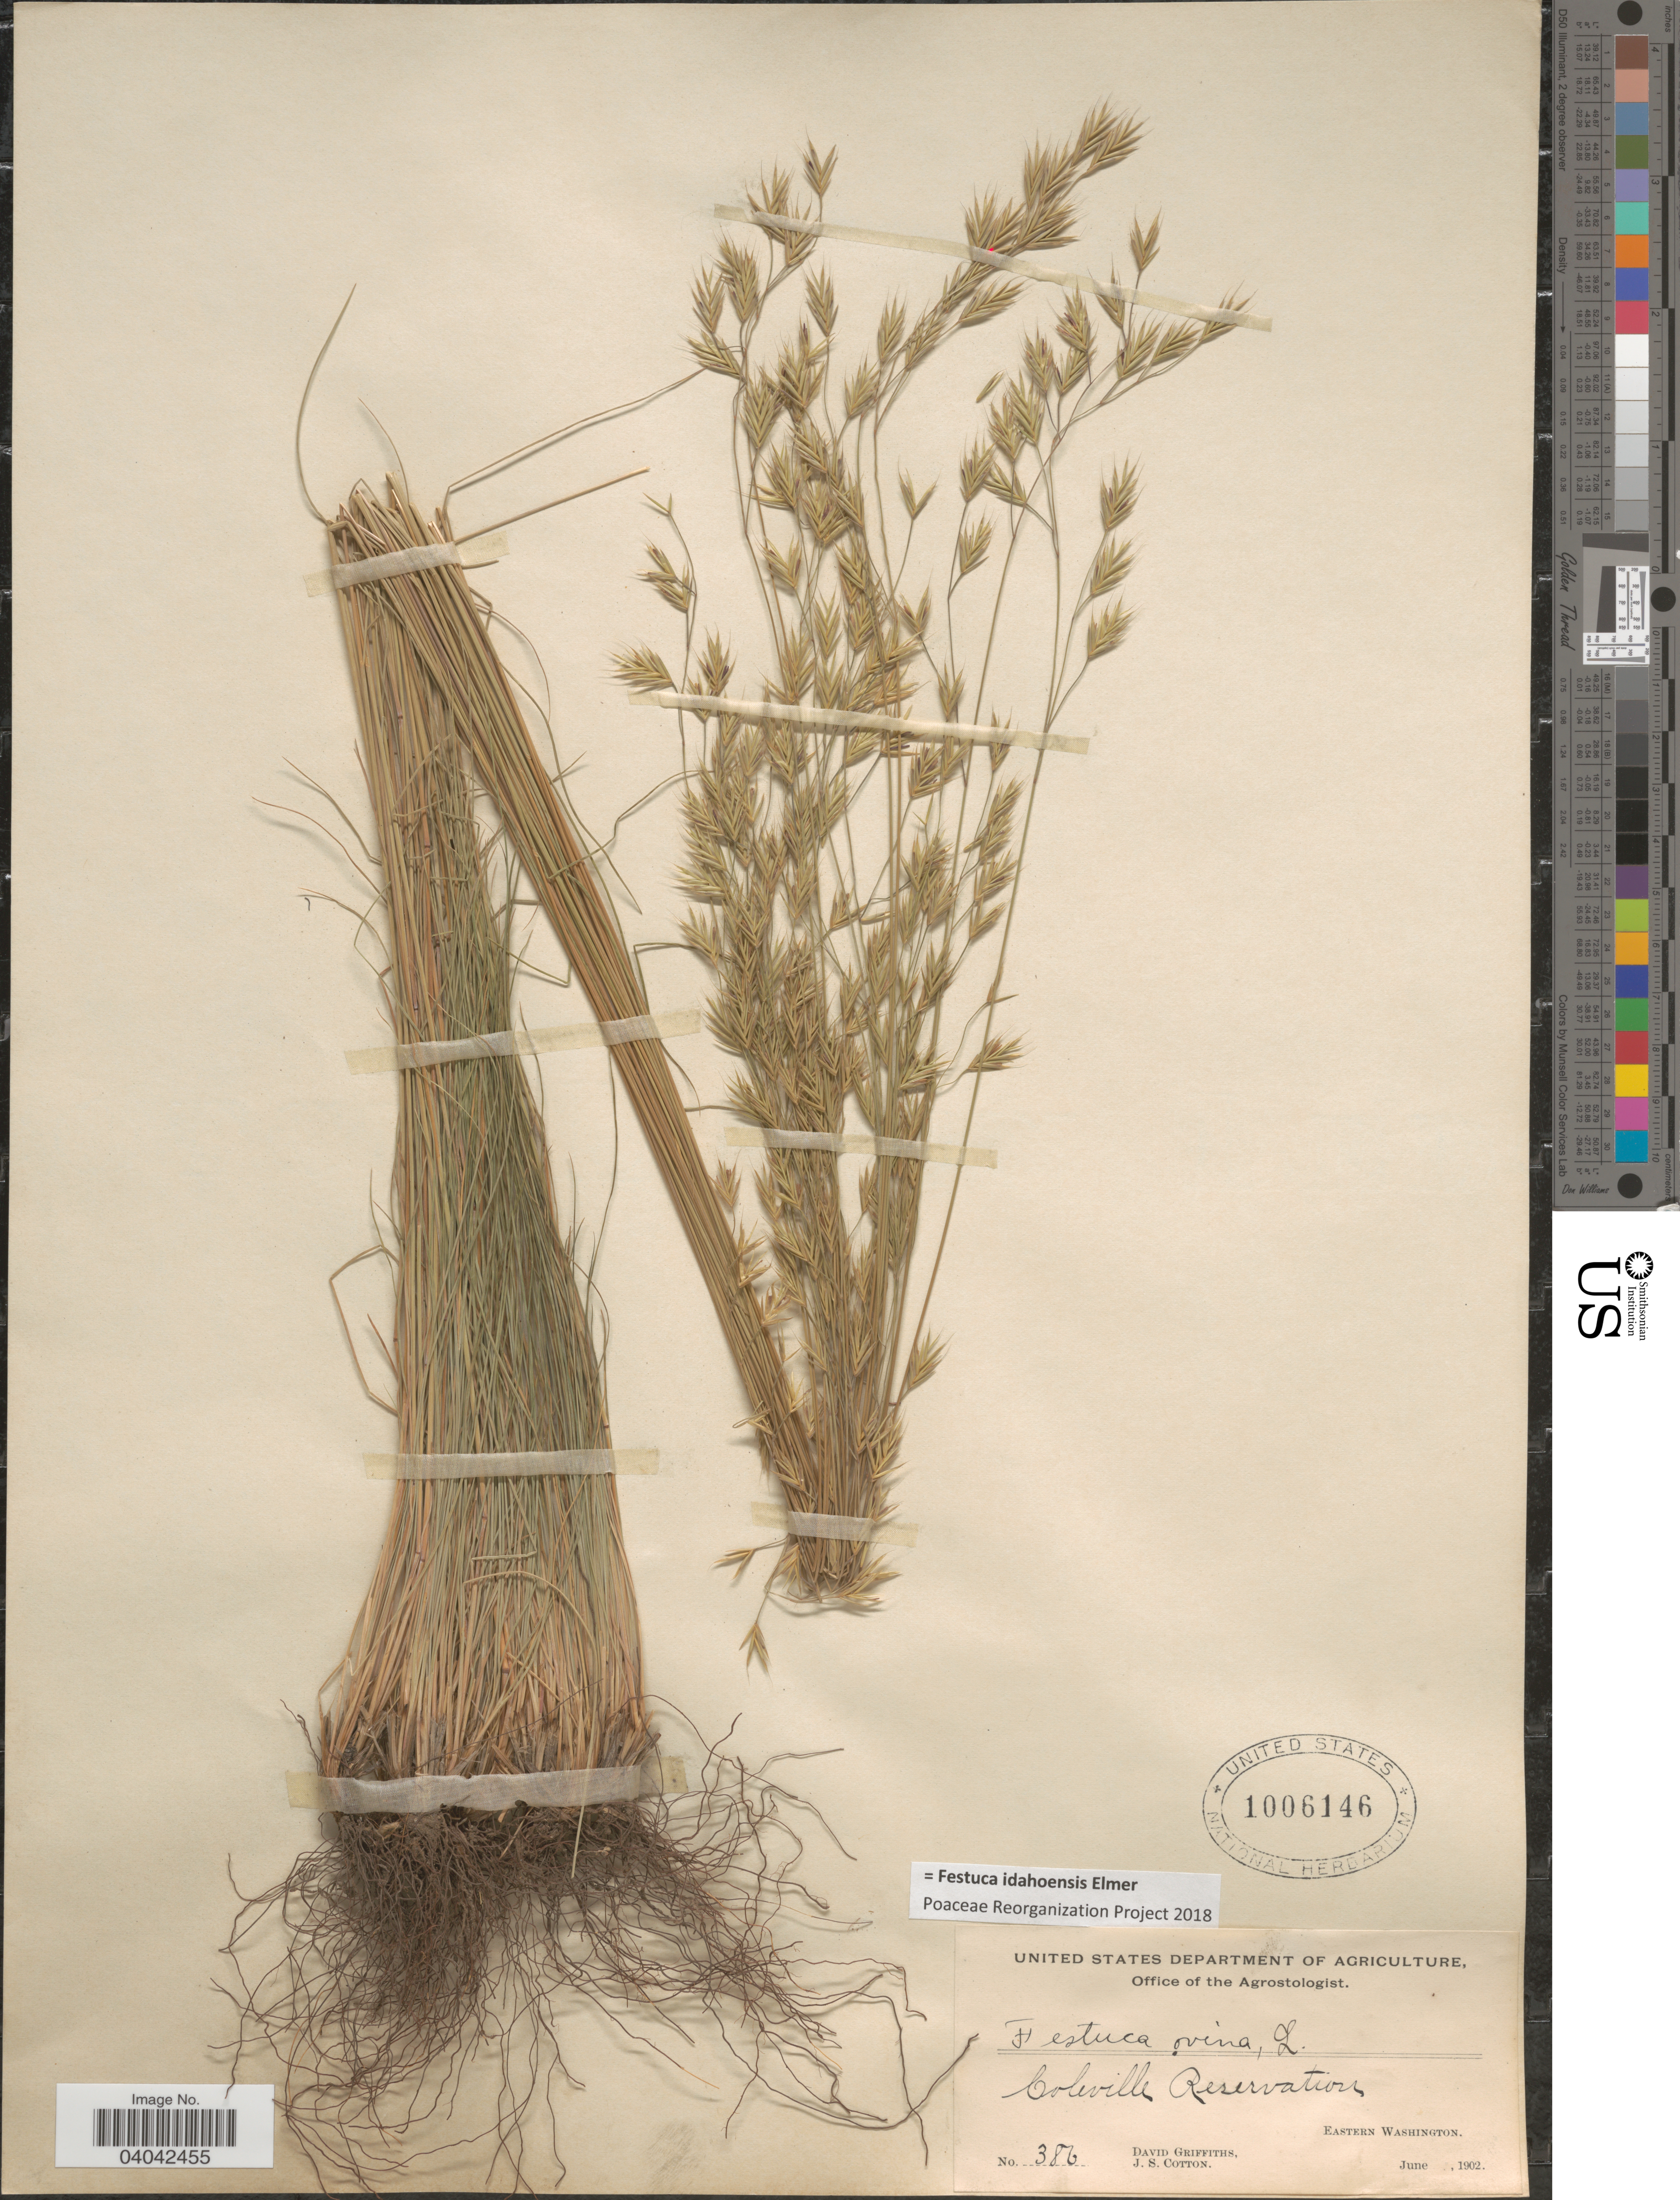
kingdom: Plantae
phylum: Tracheophyta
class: Liliopsida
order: Poales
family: Poaceae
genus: Festuca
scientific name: Festuca idahoensis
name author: Elmer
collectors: D. Griffiths & J. S. Cotton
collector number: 386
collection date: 1902-06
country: United States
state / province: Washington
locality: Coleville Reservation. Eastern Washington.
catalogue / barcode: US 1006146